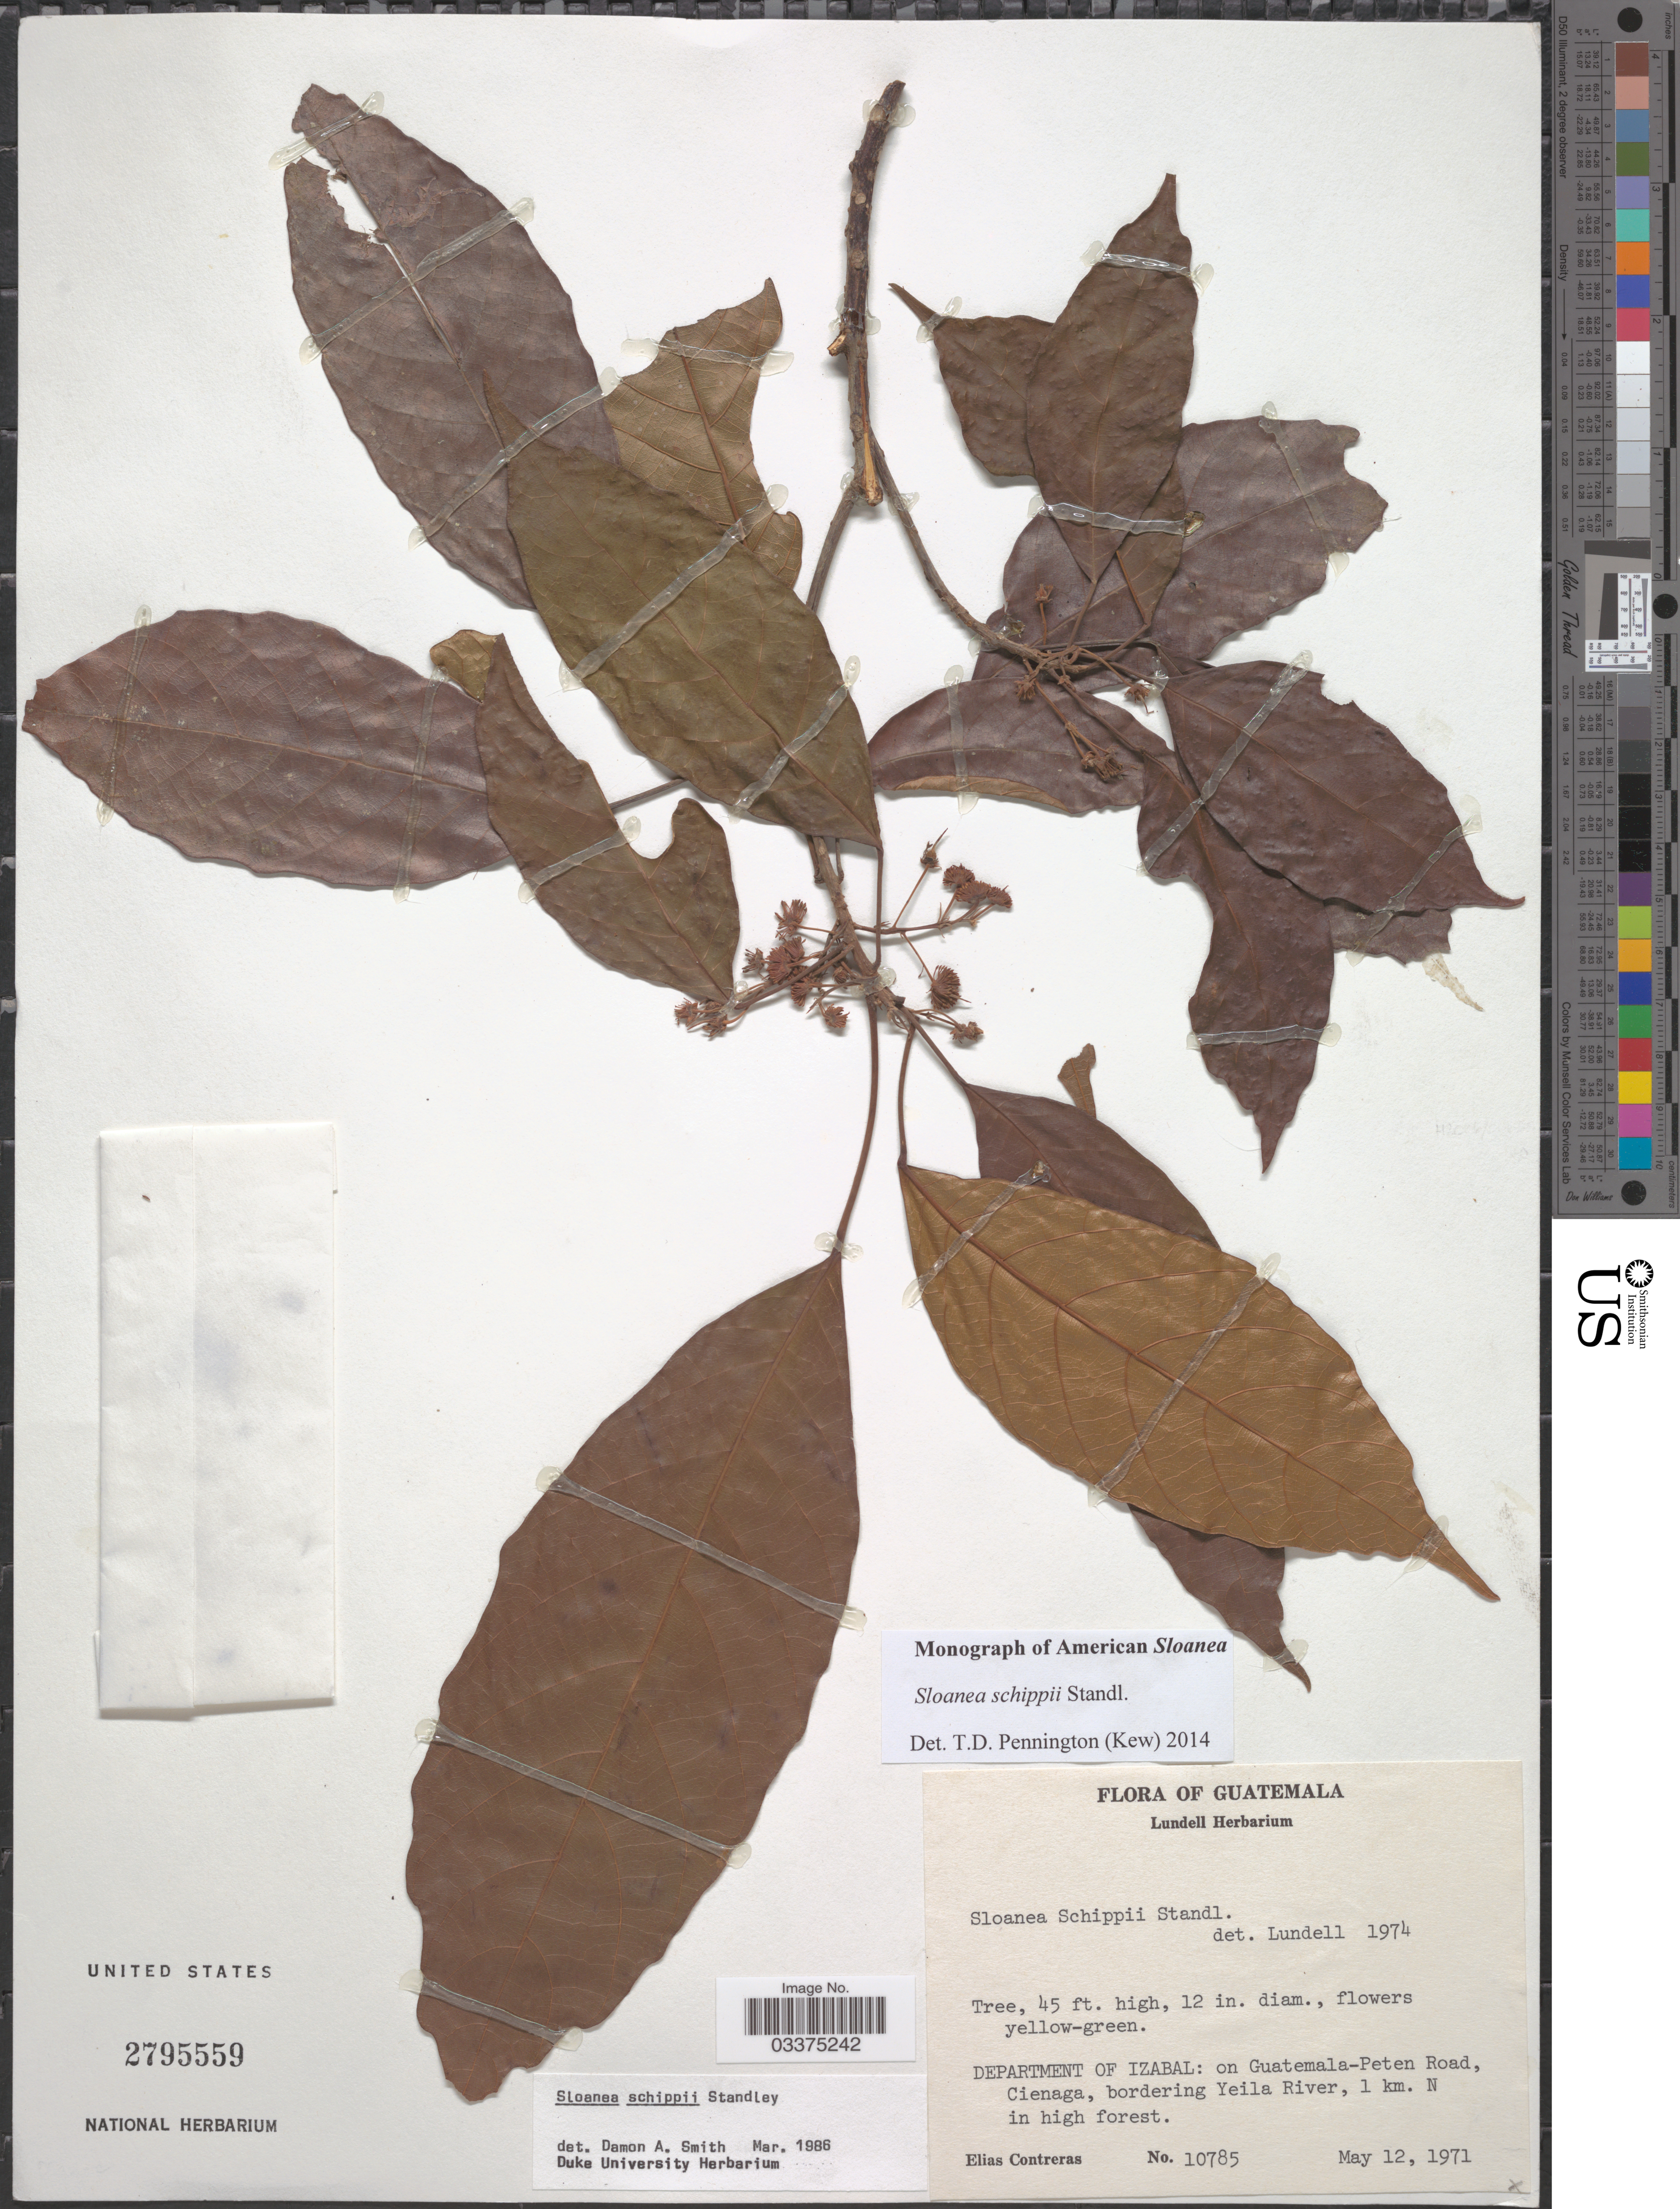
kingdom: Plantae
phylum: Tracheophyta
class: Magnoliopsida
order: Oxalidales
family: Elaeocarpaceae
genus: Sloanea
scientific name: Sloanea schippii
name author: Standl.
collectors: E. Contreras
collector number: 10785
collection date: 1971-05-12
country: Guatemala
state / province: Izabal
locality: Department of Izabal: on Guatemala-Peten Road, Cienaga, bordering Yeila River, 1 km. N in high forest.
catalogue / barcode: US 2795559